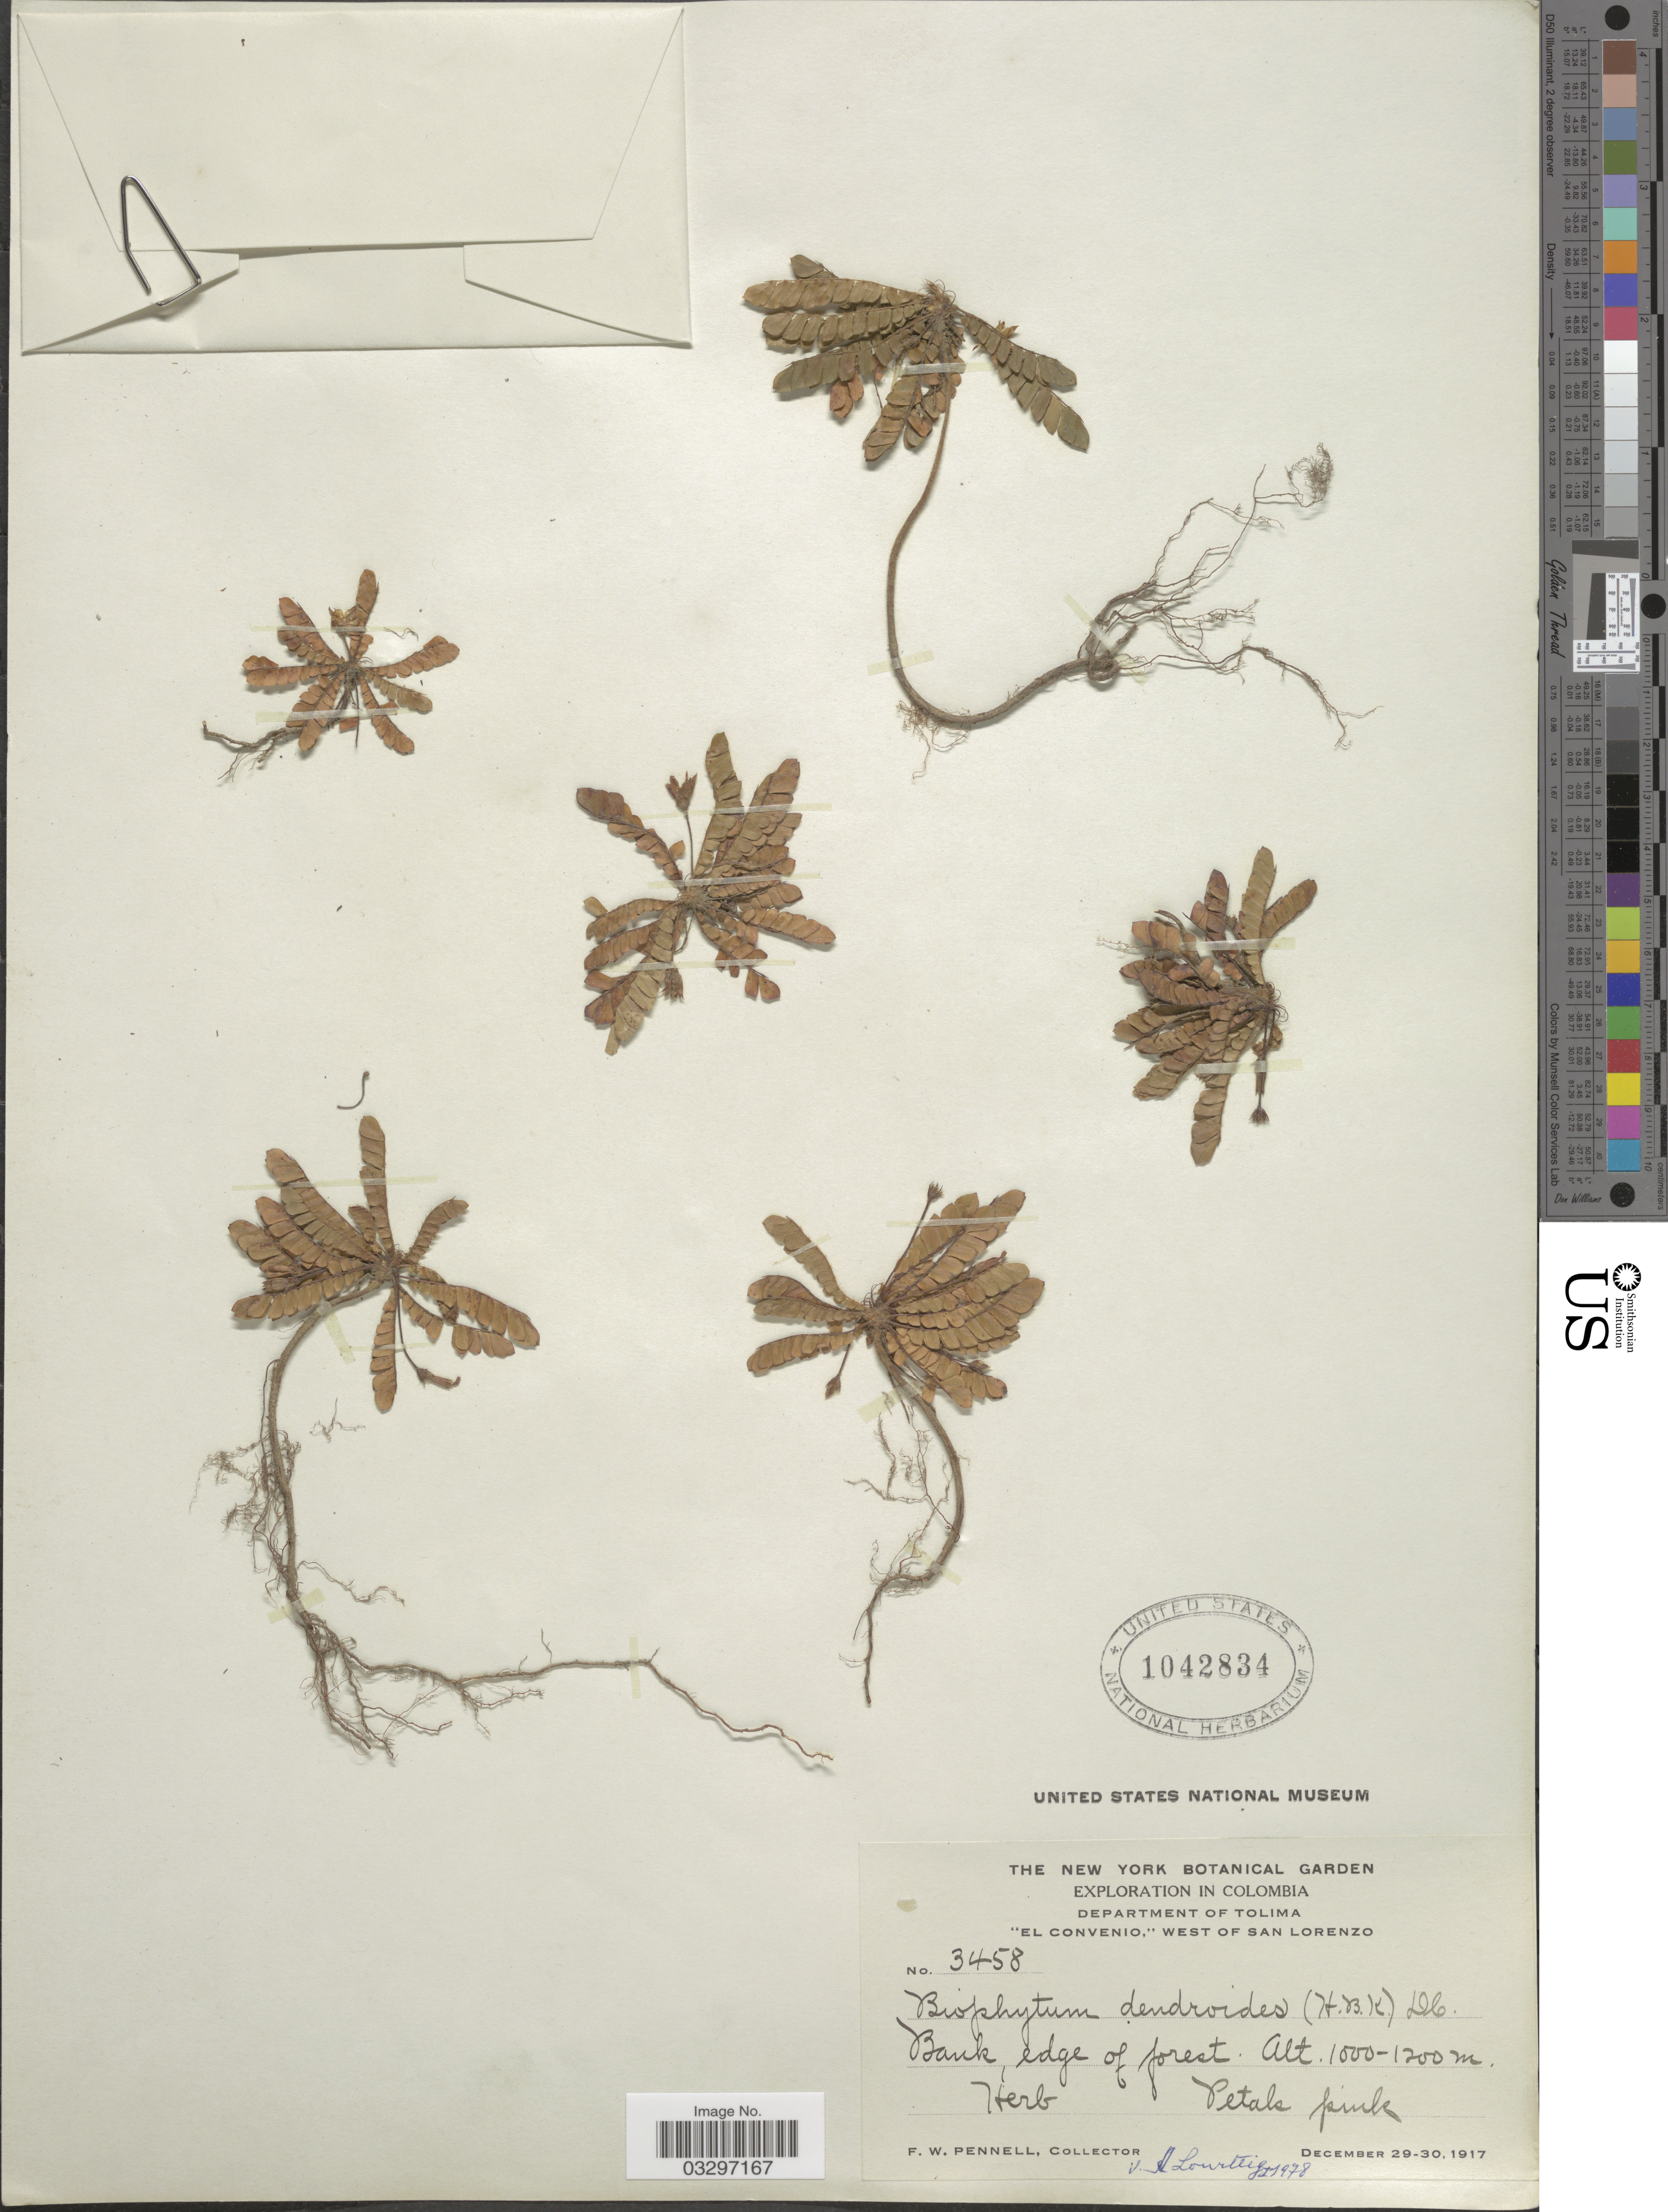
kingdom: Plantae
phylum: Tracheophyta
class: Magnoliopsida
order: Oxalidales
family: Oxalidaceae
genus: Biophytum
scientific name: Biophytum dendroides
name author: (Kunth) DC.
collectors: F. W. Pennell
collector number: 3458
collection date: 1917-12-29/1917-12-30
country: Colombia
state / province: Tolima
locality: Department of Tolima, "El Convencio," West of San Lorenzo.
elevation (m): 1000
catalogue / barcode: US 1042834